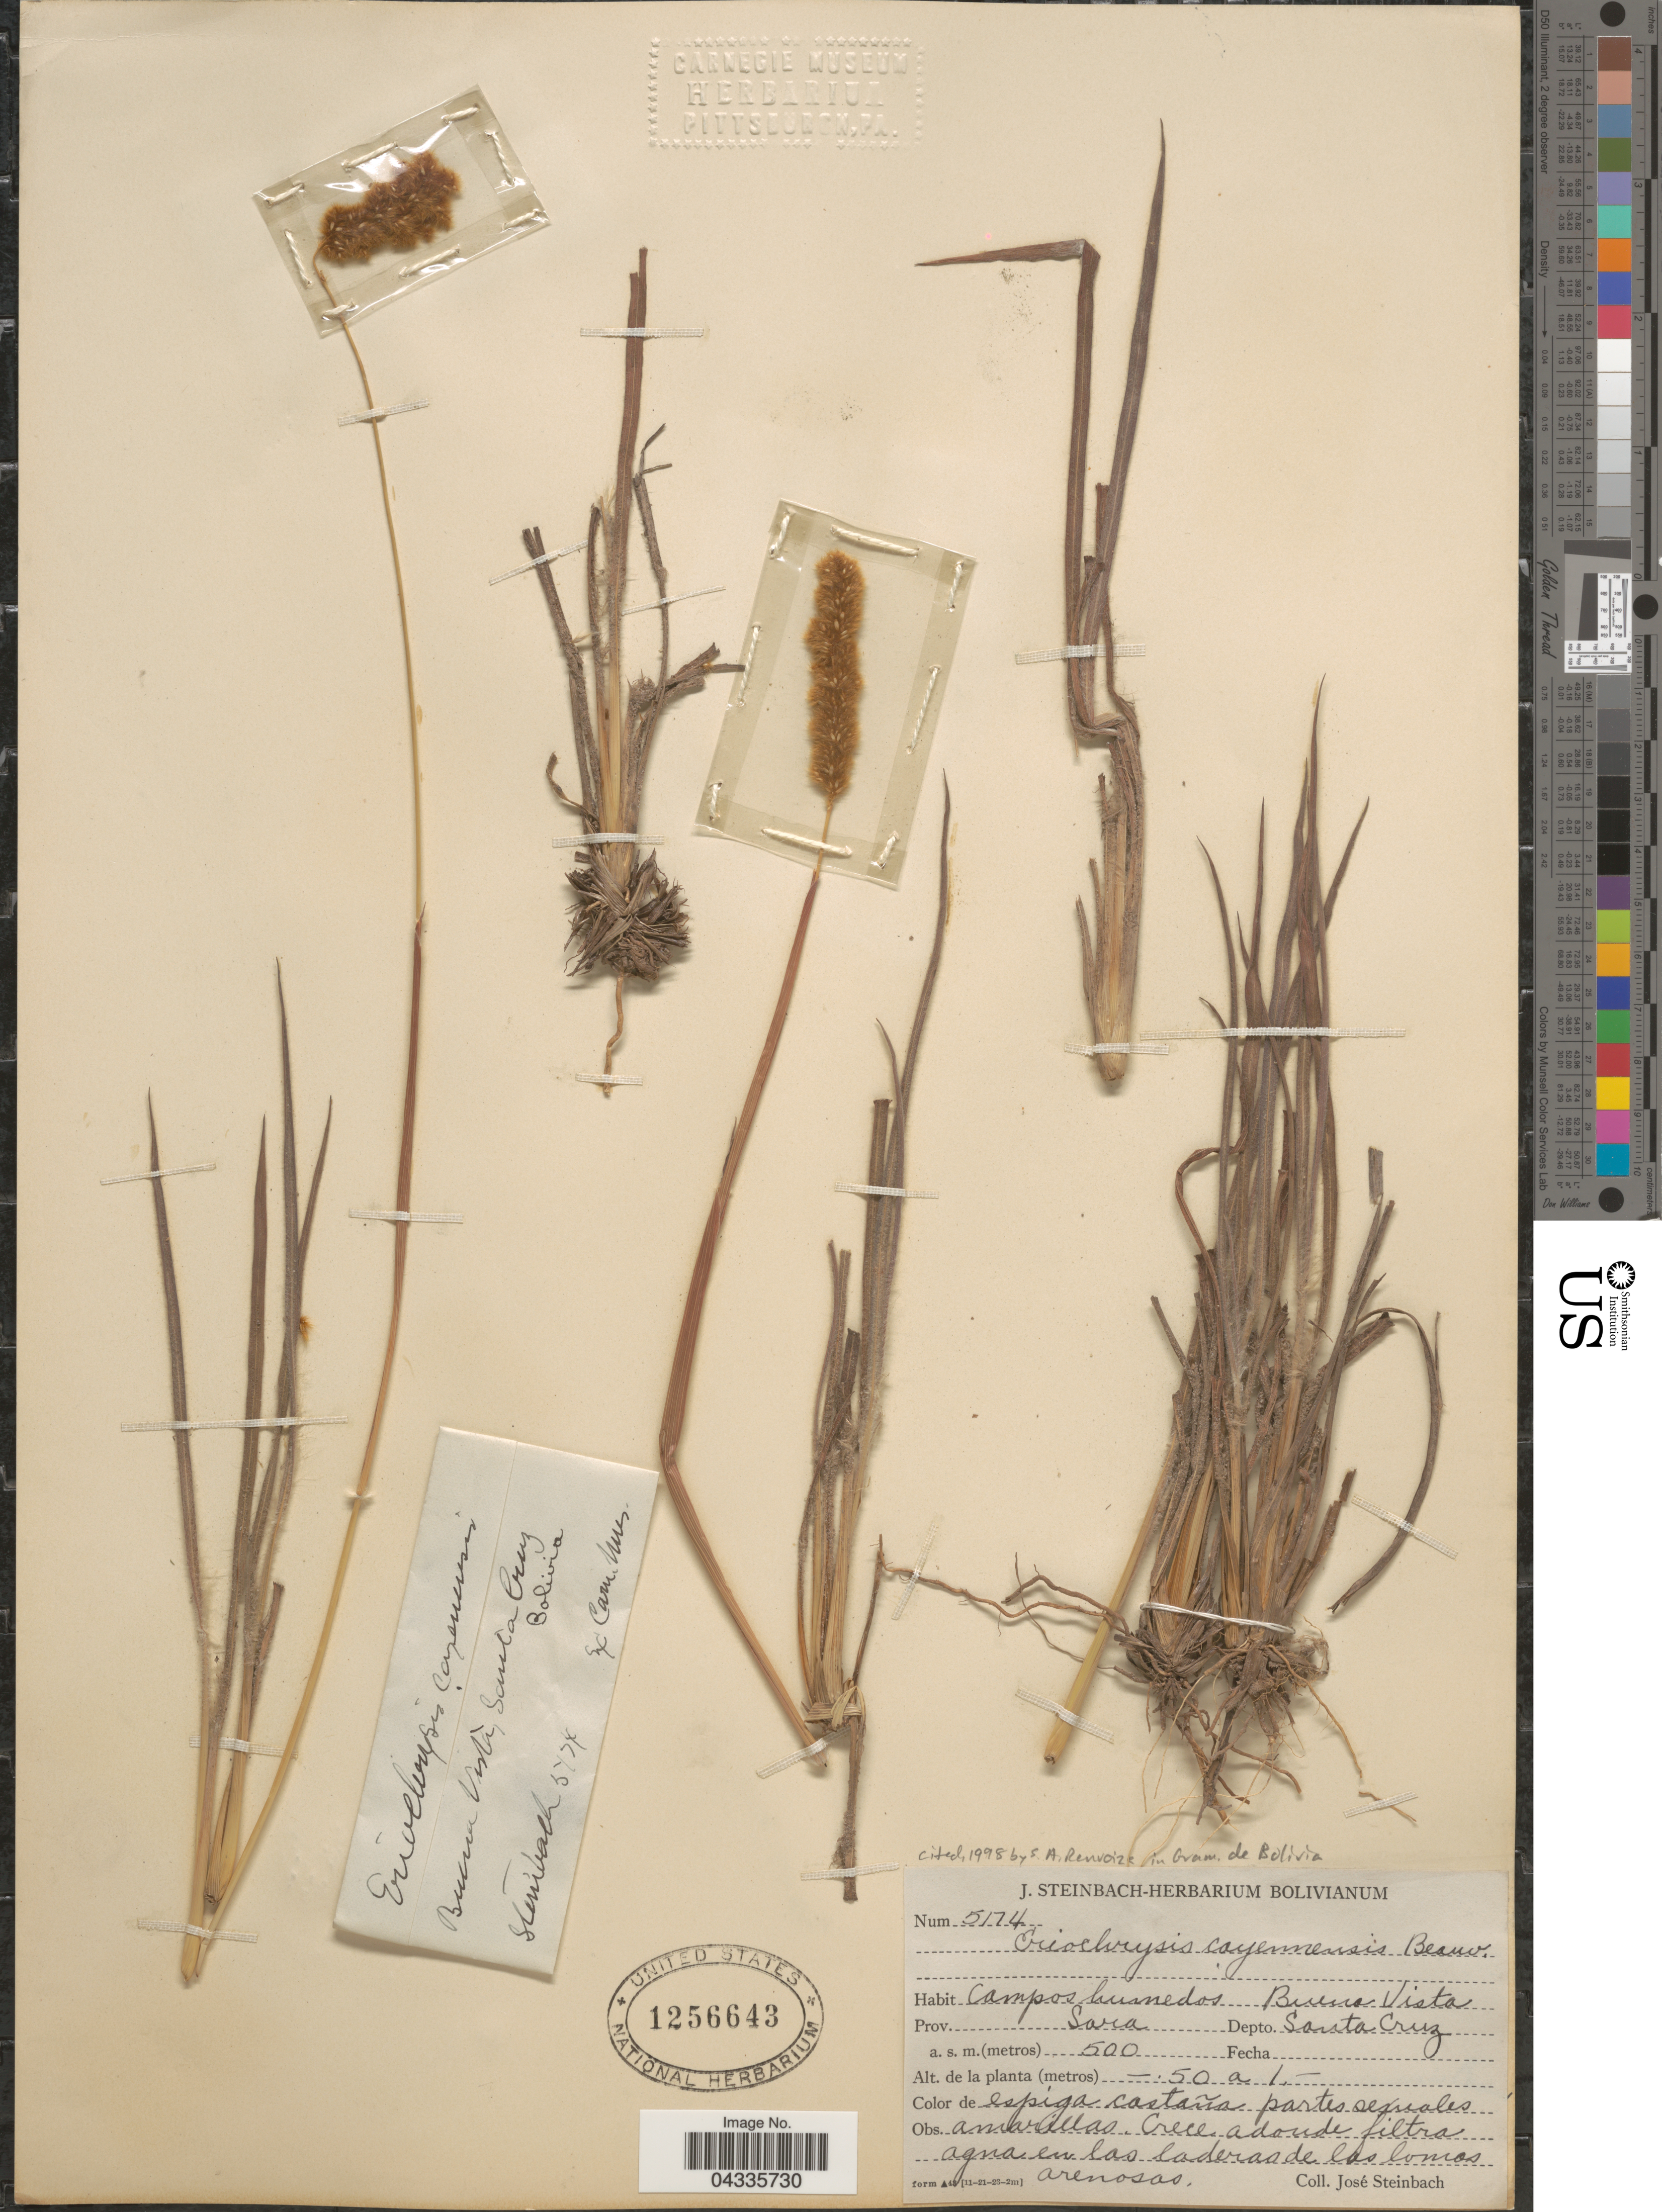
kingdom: Plantae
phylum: Tracheophyta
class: Liliopsida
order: Poales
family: Poaceae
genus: Eriochrysis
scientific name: Eriochrysis cayennensis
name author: P. Beauv.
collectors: J. Steinbach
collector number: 5174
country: Bolivia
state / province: Santa Cruz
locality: Campos humedos Buena Vista. Prov. Sara. Depto. Santa Cruz.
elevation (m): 500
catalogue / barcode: US 1256643